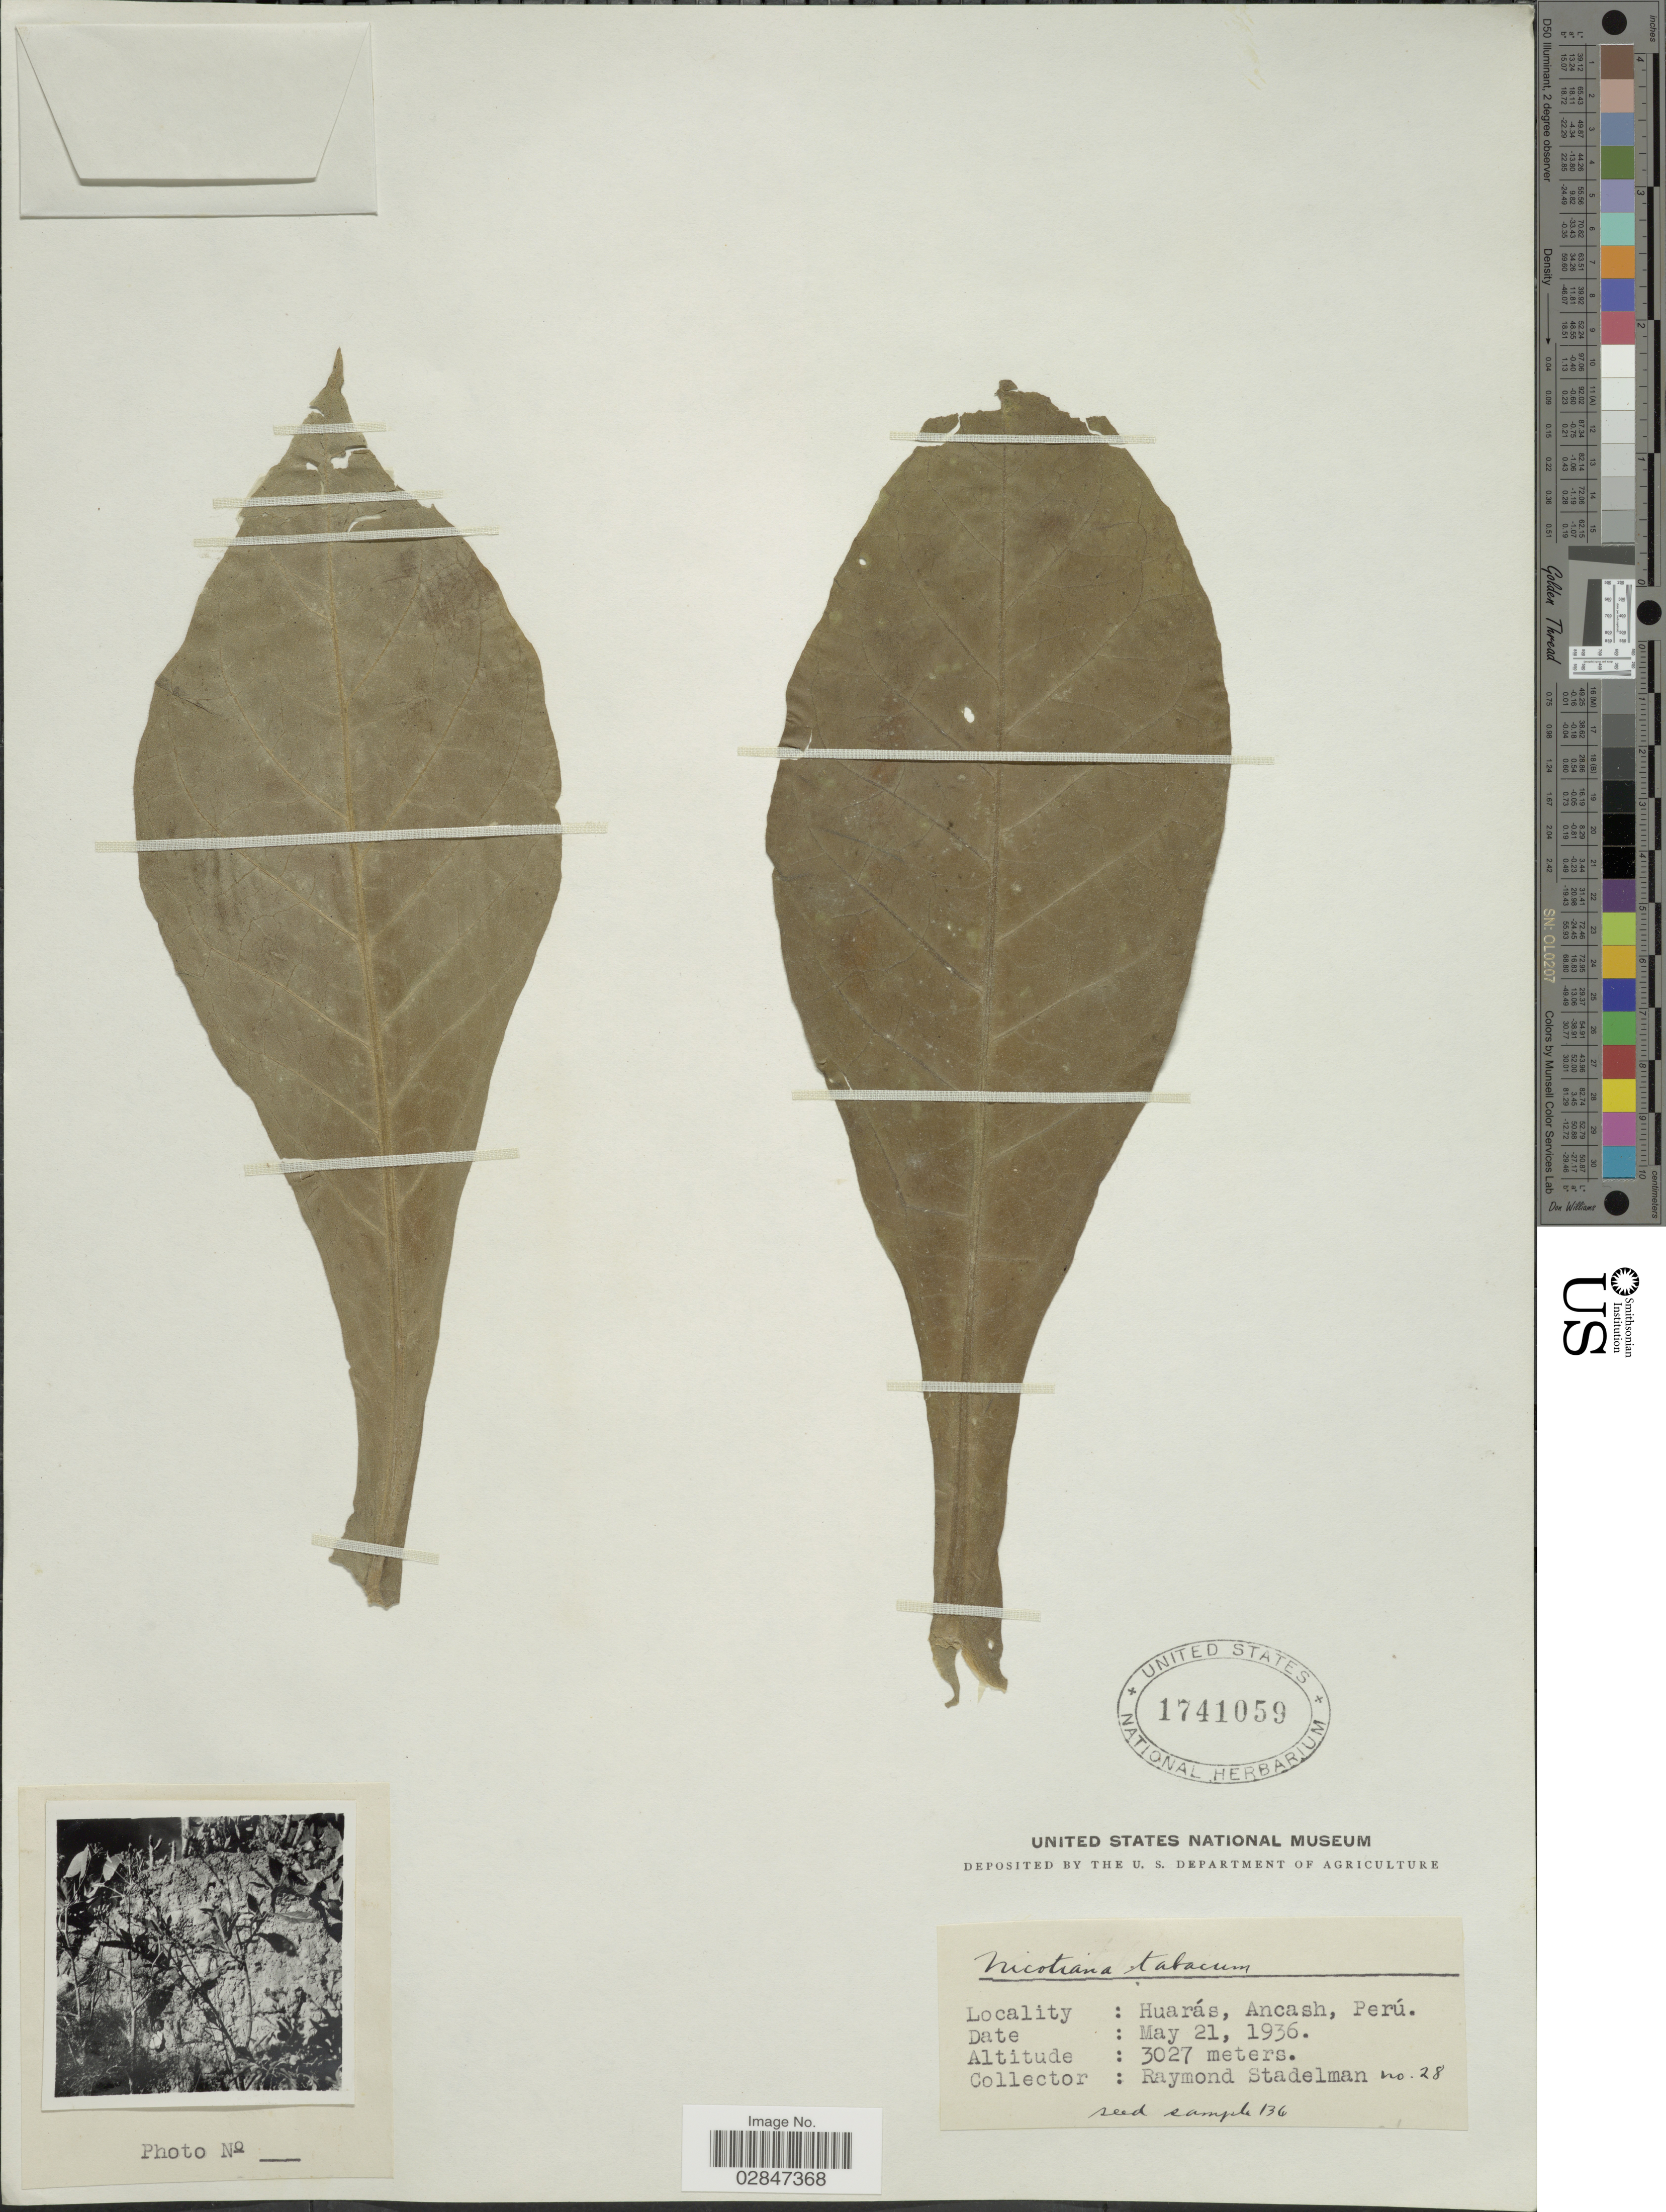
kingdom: Plantae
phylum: Tracheophyta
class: Magnoliopsida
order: Solanales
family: Solanaceae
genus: Nicotiana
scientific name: Nicotiana tabacum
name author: L.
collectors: R. Stadelman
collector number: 28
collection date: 1936-05-21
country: Peru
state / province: Ancash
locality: Huarás, Ancash, Perú.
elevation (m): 3027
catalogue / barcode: US 1741059